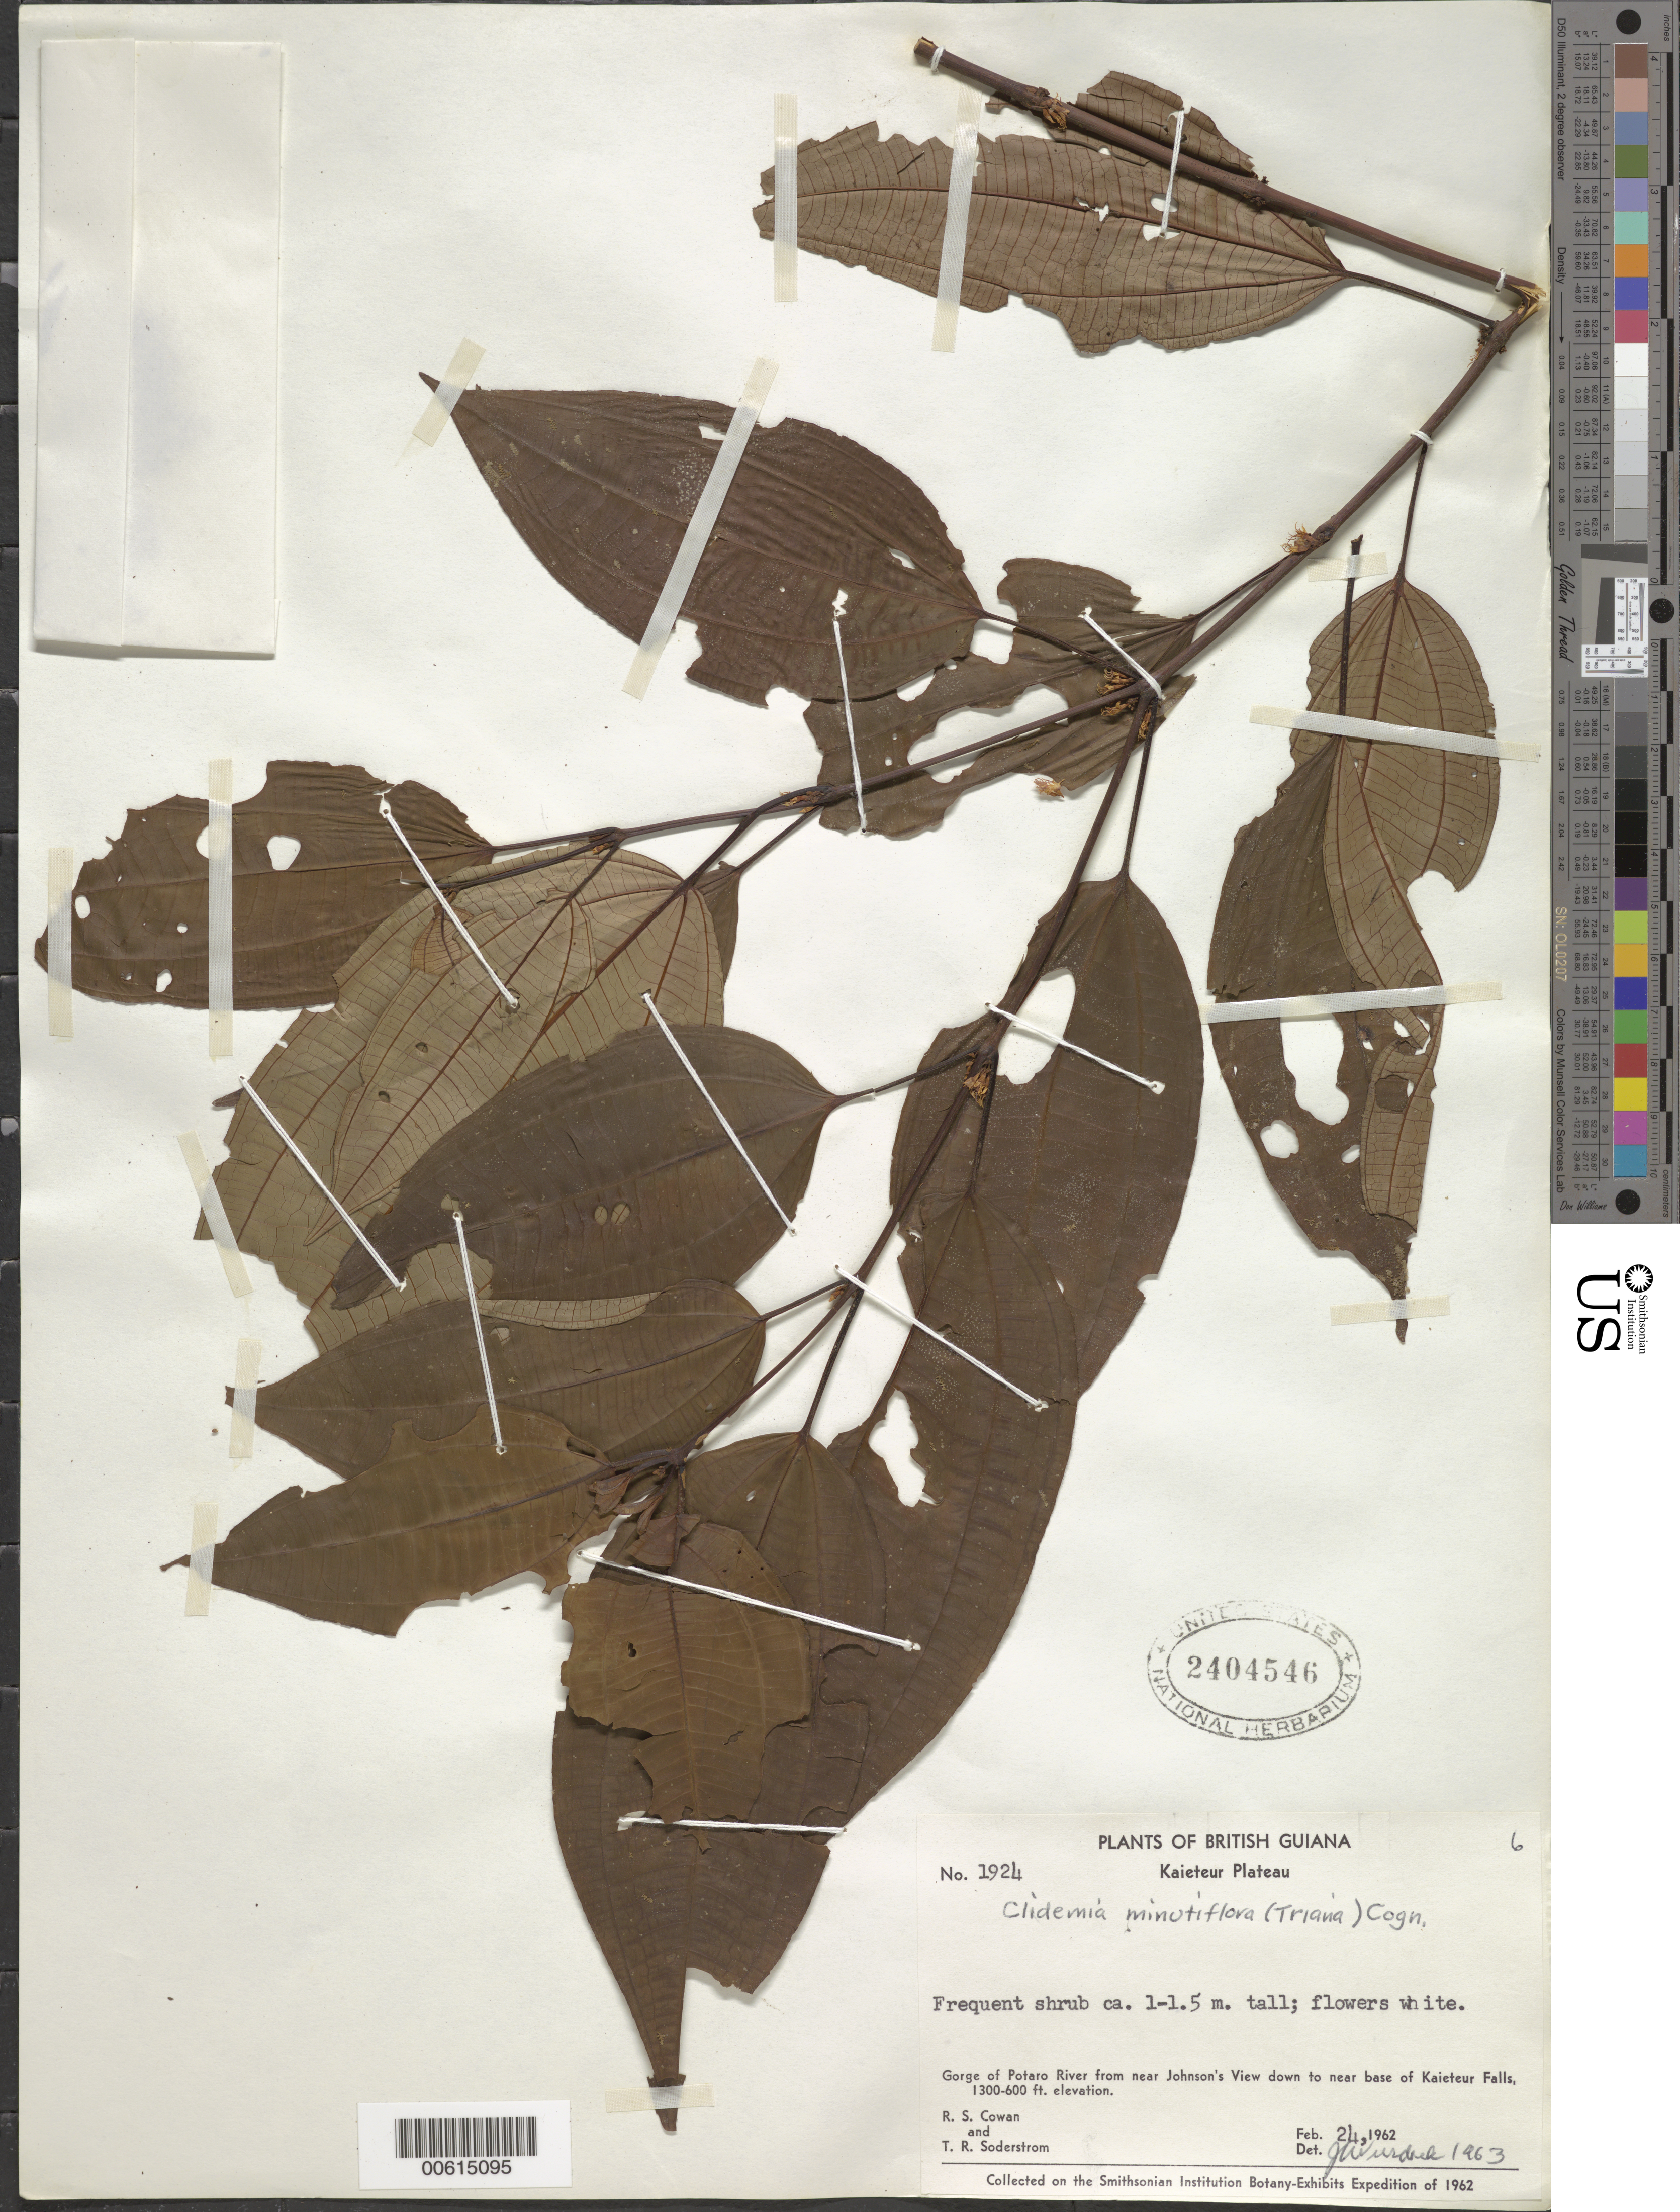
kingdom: Plantae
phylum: Tracheophyta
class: Magnoliopsida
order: Myrtales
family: Melastomataceae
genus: Clidemia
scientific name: Clidemia minutiflora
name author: (Triana) Cogn.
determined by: Wurdack, John J., (US), US (UNITED STATES)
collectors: R. S. Cowan & T. R. Soderstrom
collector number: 1924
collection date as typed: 24-Feb-62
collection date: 1962-02-24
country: Guyana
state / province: Potaro-Siparuni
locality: Kaieteur Plateau, Kaieteur Falls, Potaro Gorge from Johnson's View to near base of Falls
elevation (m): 183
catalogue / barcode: US 2404546